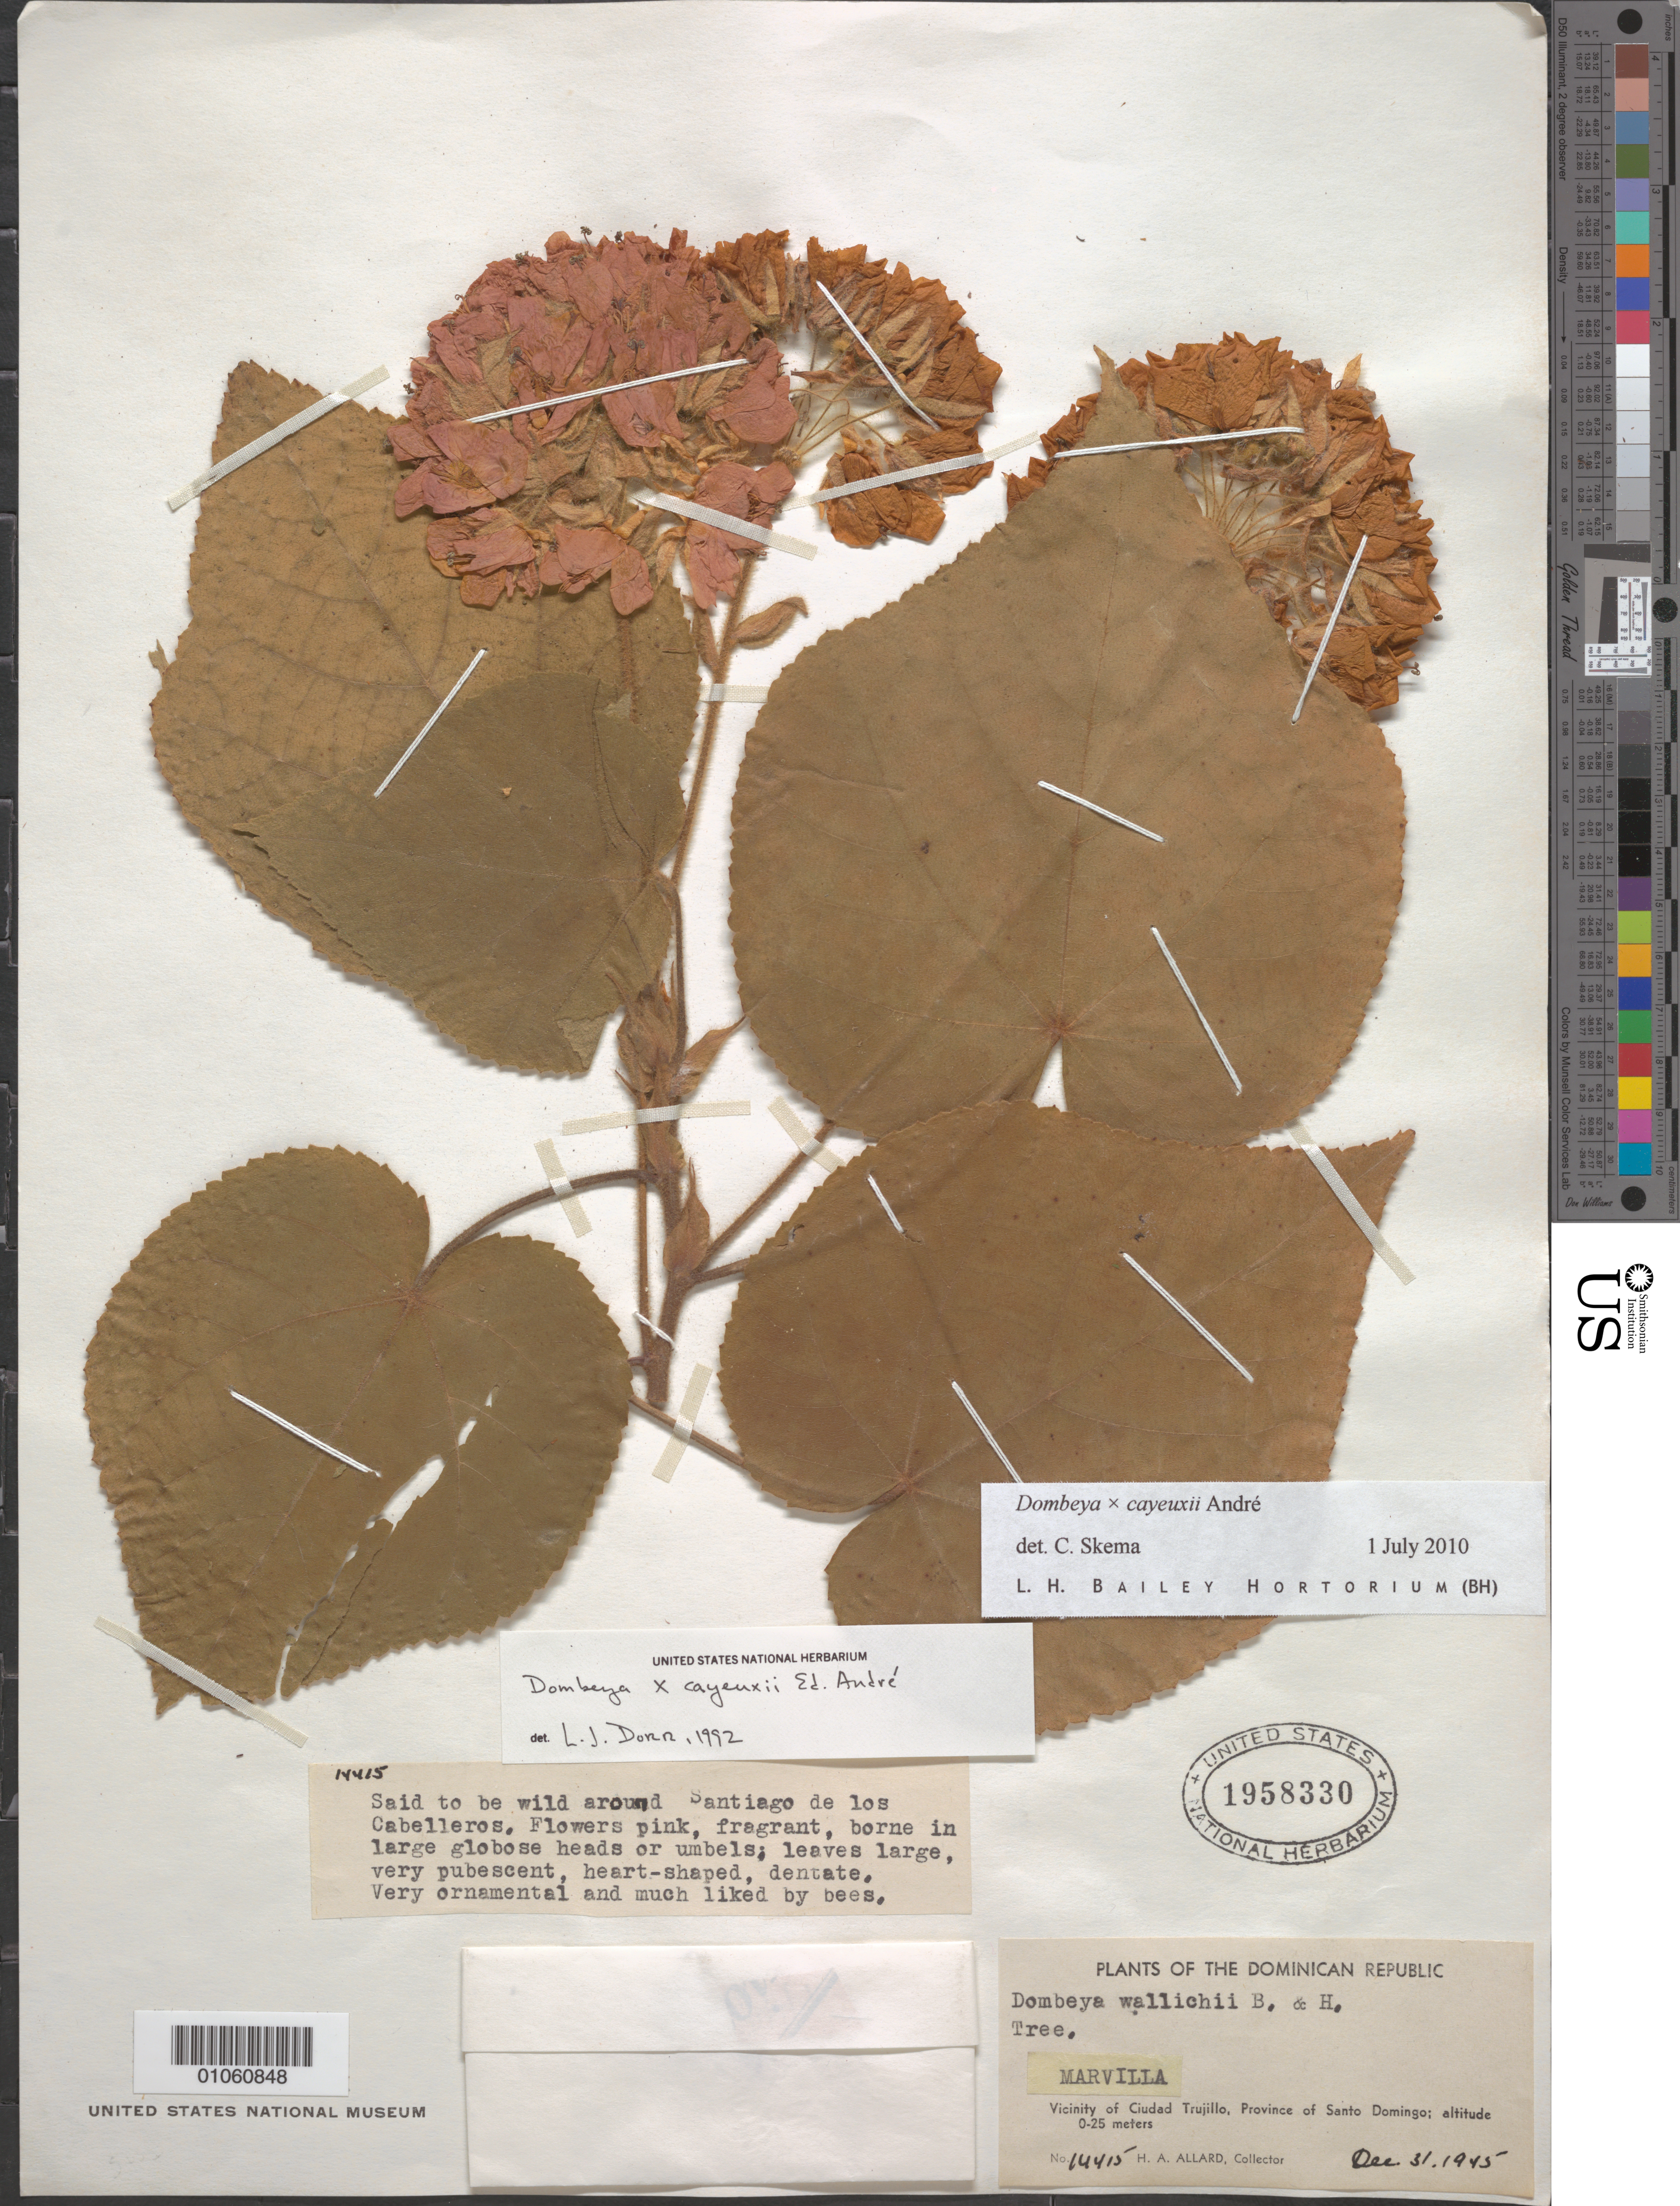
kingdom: Plantae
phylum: Tracheophyta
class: Magnoliopsida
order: Malvales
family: Malvaceae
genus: Dombeya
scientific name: Dombeya x cayeuxii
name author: André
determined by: Skema, C. K.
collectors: H. A. Allard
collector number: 14415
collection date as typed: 31 Dec 1945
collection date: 1945-12-31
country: Dominican Republic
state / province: Santo Domingo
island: Hispaniola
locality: Ciudad Trujillo vicinity, Marvilla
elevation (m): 0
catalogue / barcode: US 1958330